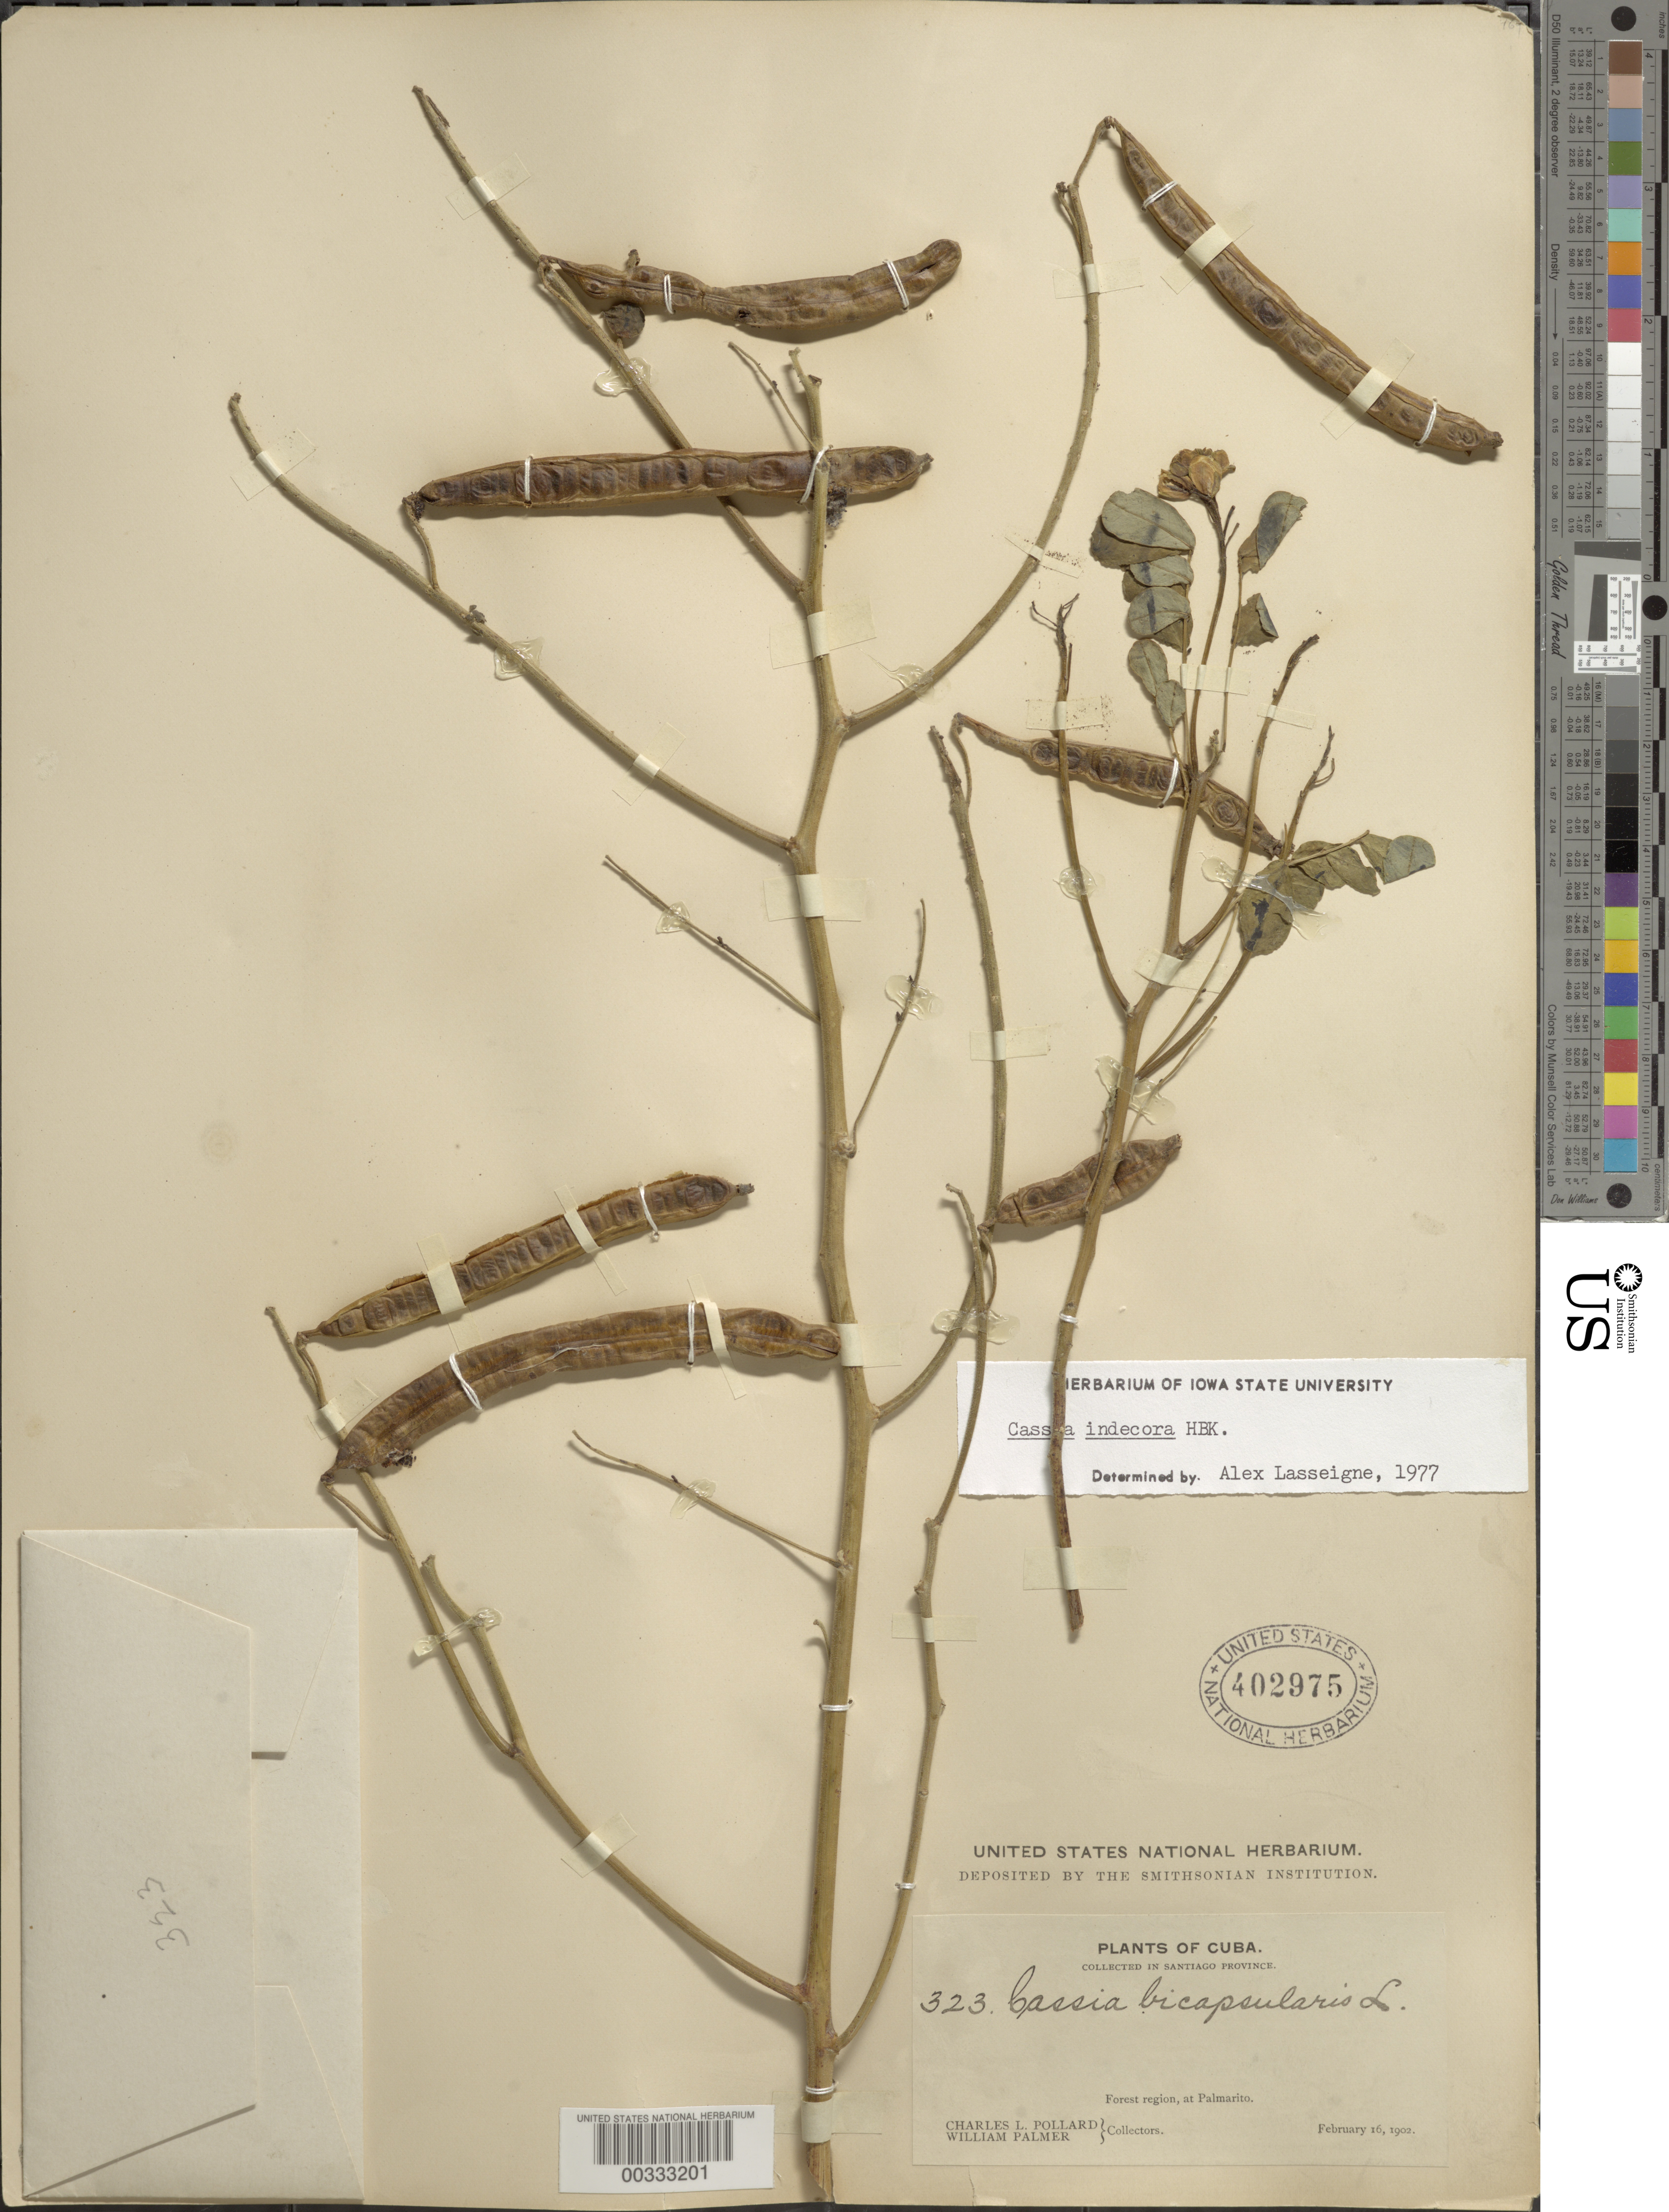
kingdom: Plantae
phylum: Tracheophyta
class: Magnoliopsida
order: Fabales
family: Fabaceae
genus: Senna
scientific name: Senna pendula var. advena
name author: (Vogel) H.S. Irwin & Barneby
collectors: C. L. Pollard & W. Palmer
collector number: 323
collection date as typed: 16 Feb 1902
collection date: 1902-02-16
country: Cuba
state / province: Oriente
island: Greater Antilles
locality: At Palmarito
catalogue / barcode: US 402975